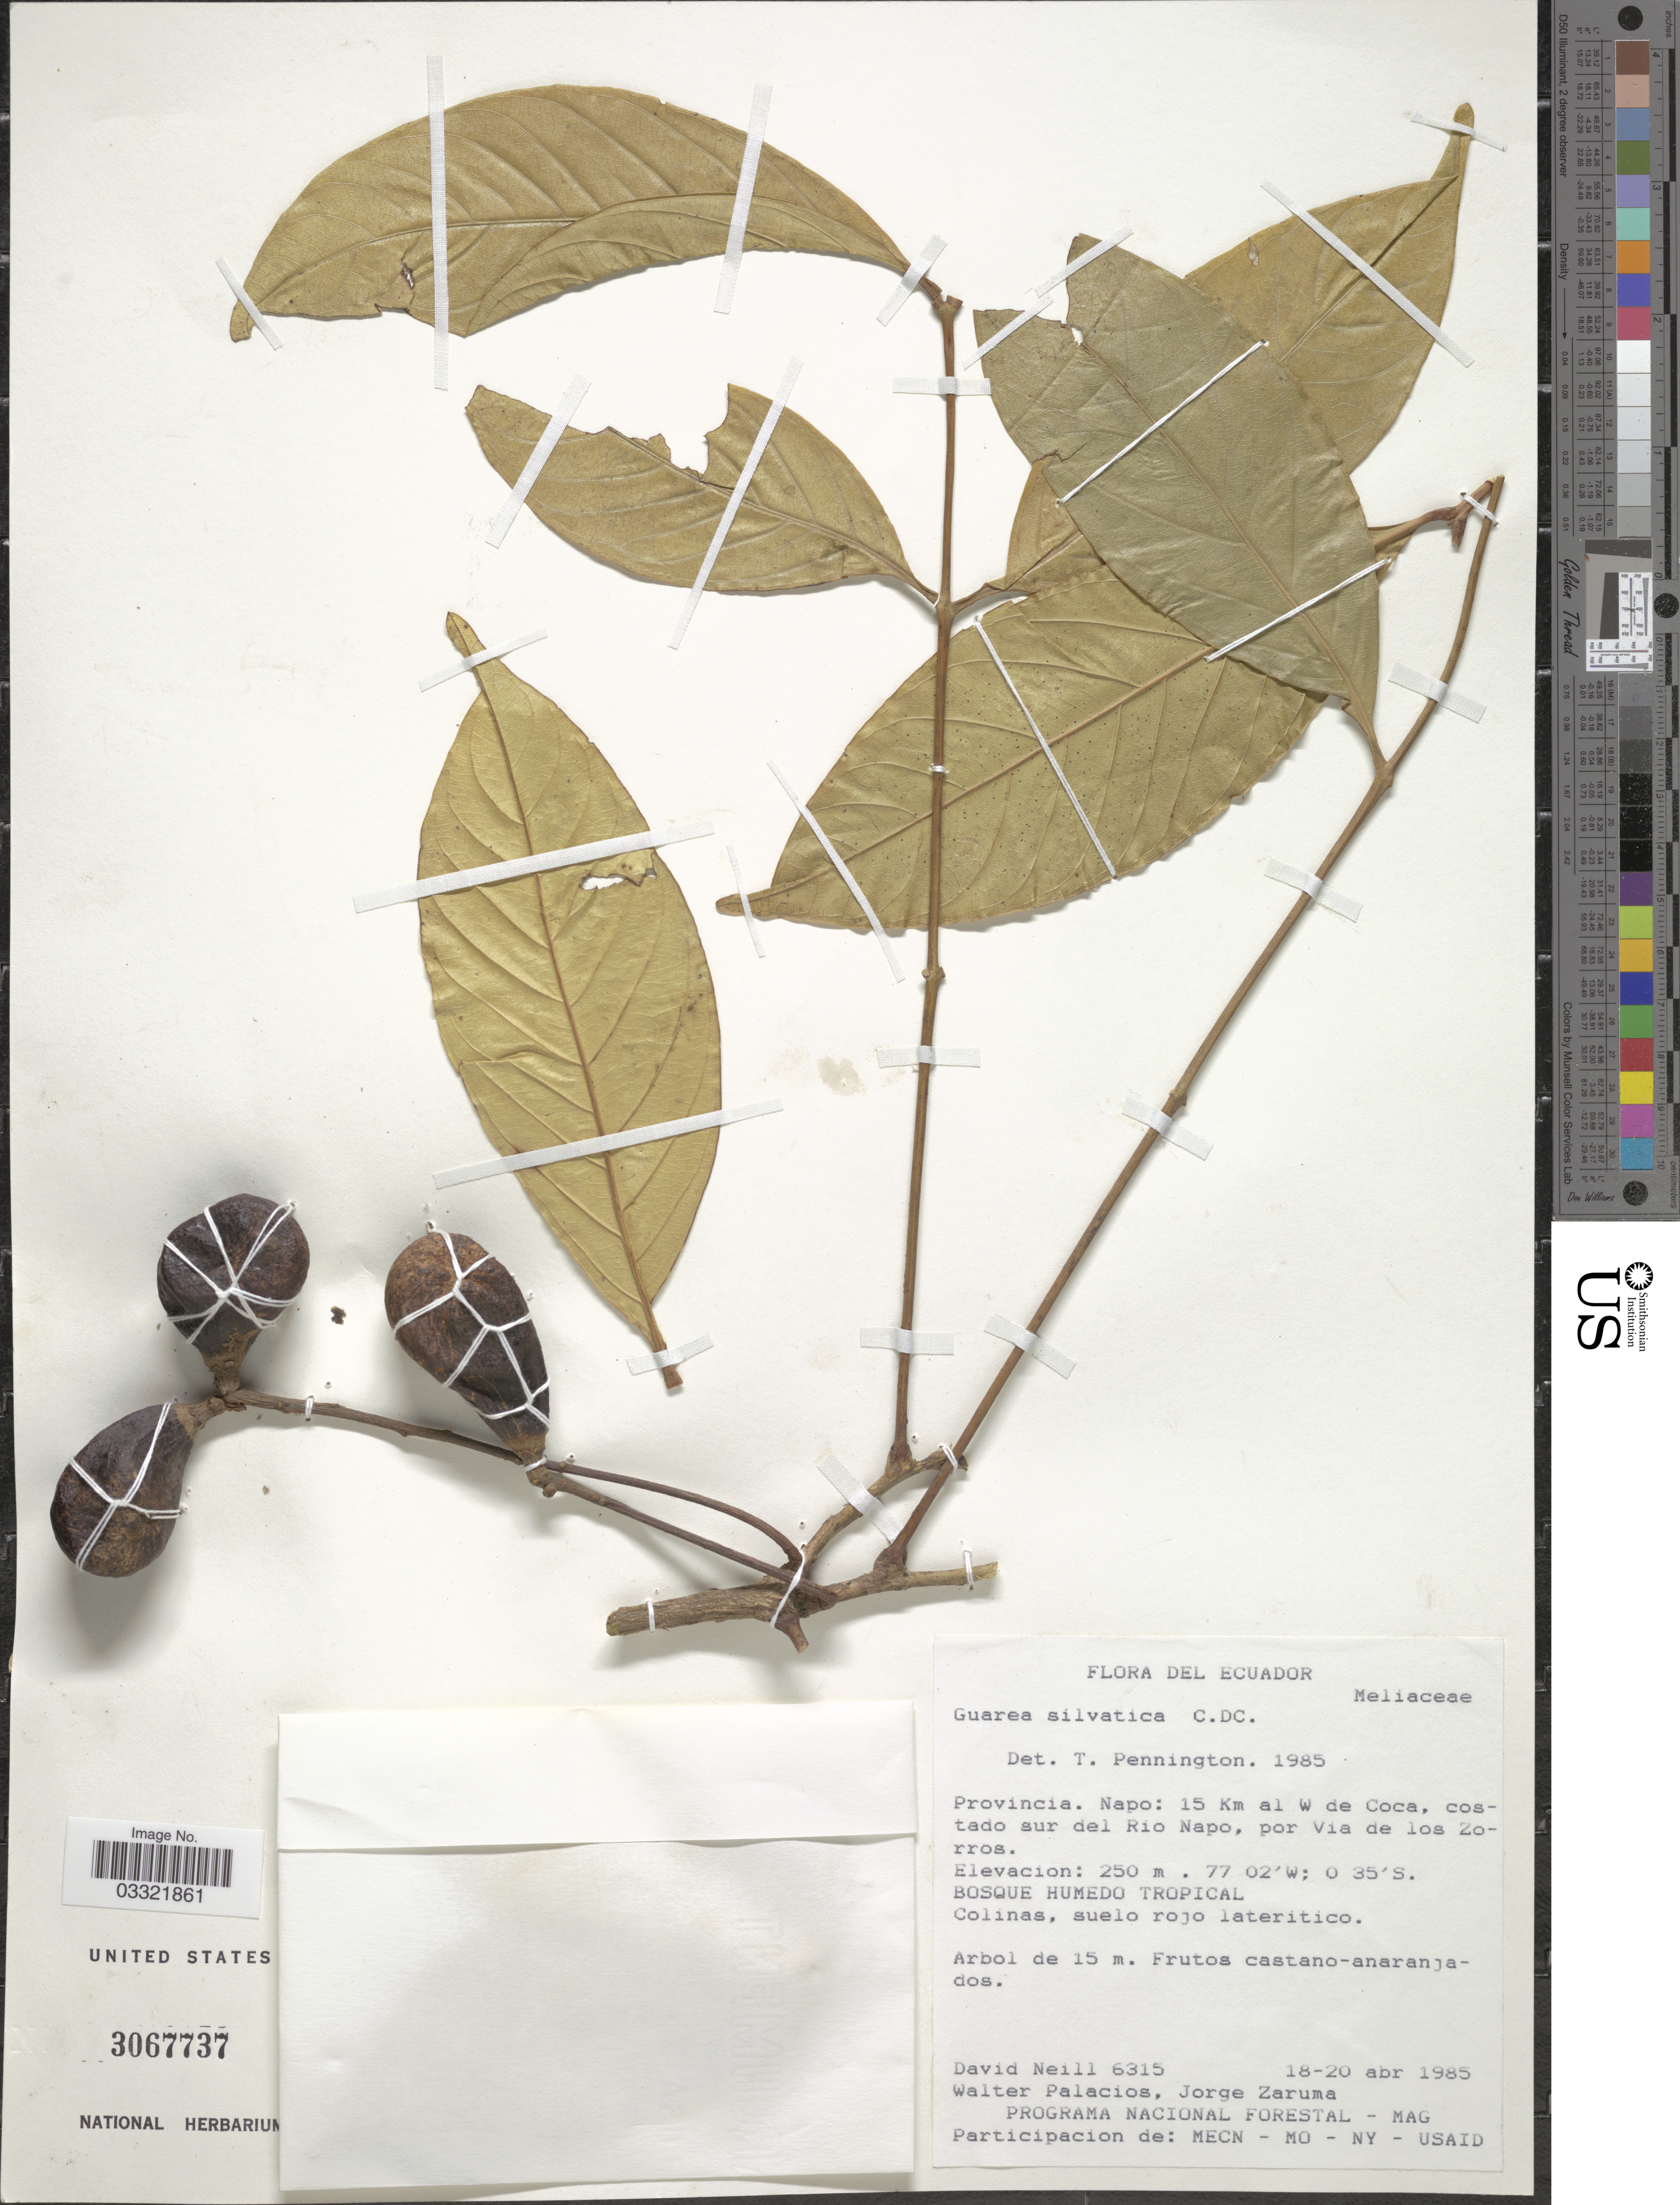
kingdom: Plantae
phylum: Tracheophyta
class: Magnoliopsida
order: Sapindales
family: Meliaceae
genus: Guarea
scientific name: Guarea silvatica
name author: C. DC.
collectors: D. Neill, W. Palacios & J. Zaruma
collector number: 6315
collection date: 1985-04-18/1985-04-20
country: Ecuador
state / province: Napo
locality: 15 Km al W de Coca, costado sur del Rio Napo, por Via de los Zorros.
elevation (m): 250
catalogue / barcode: US 3067737